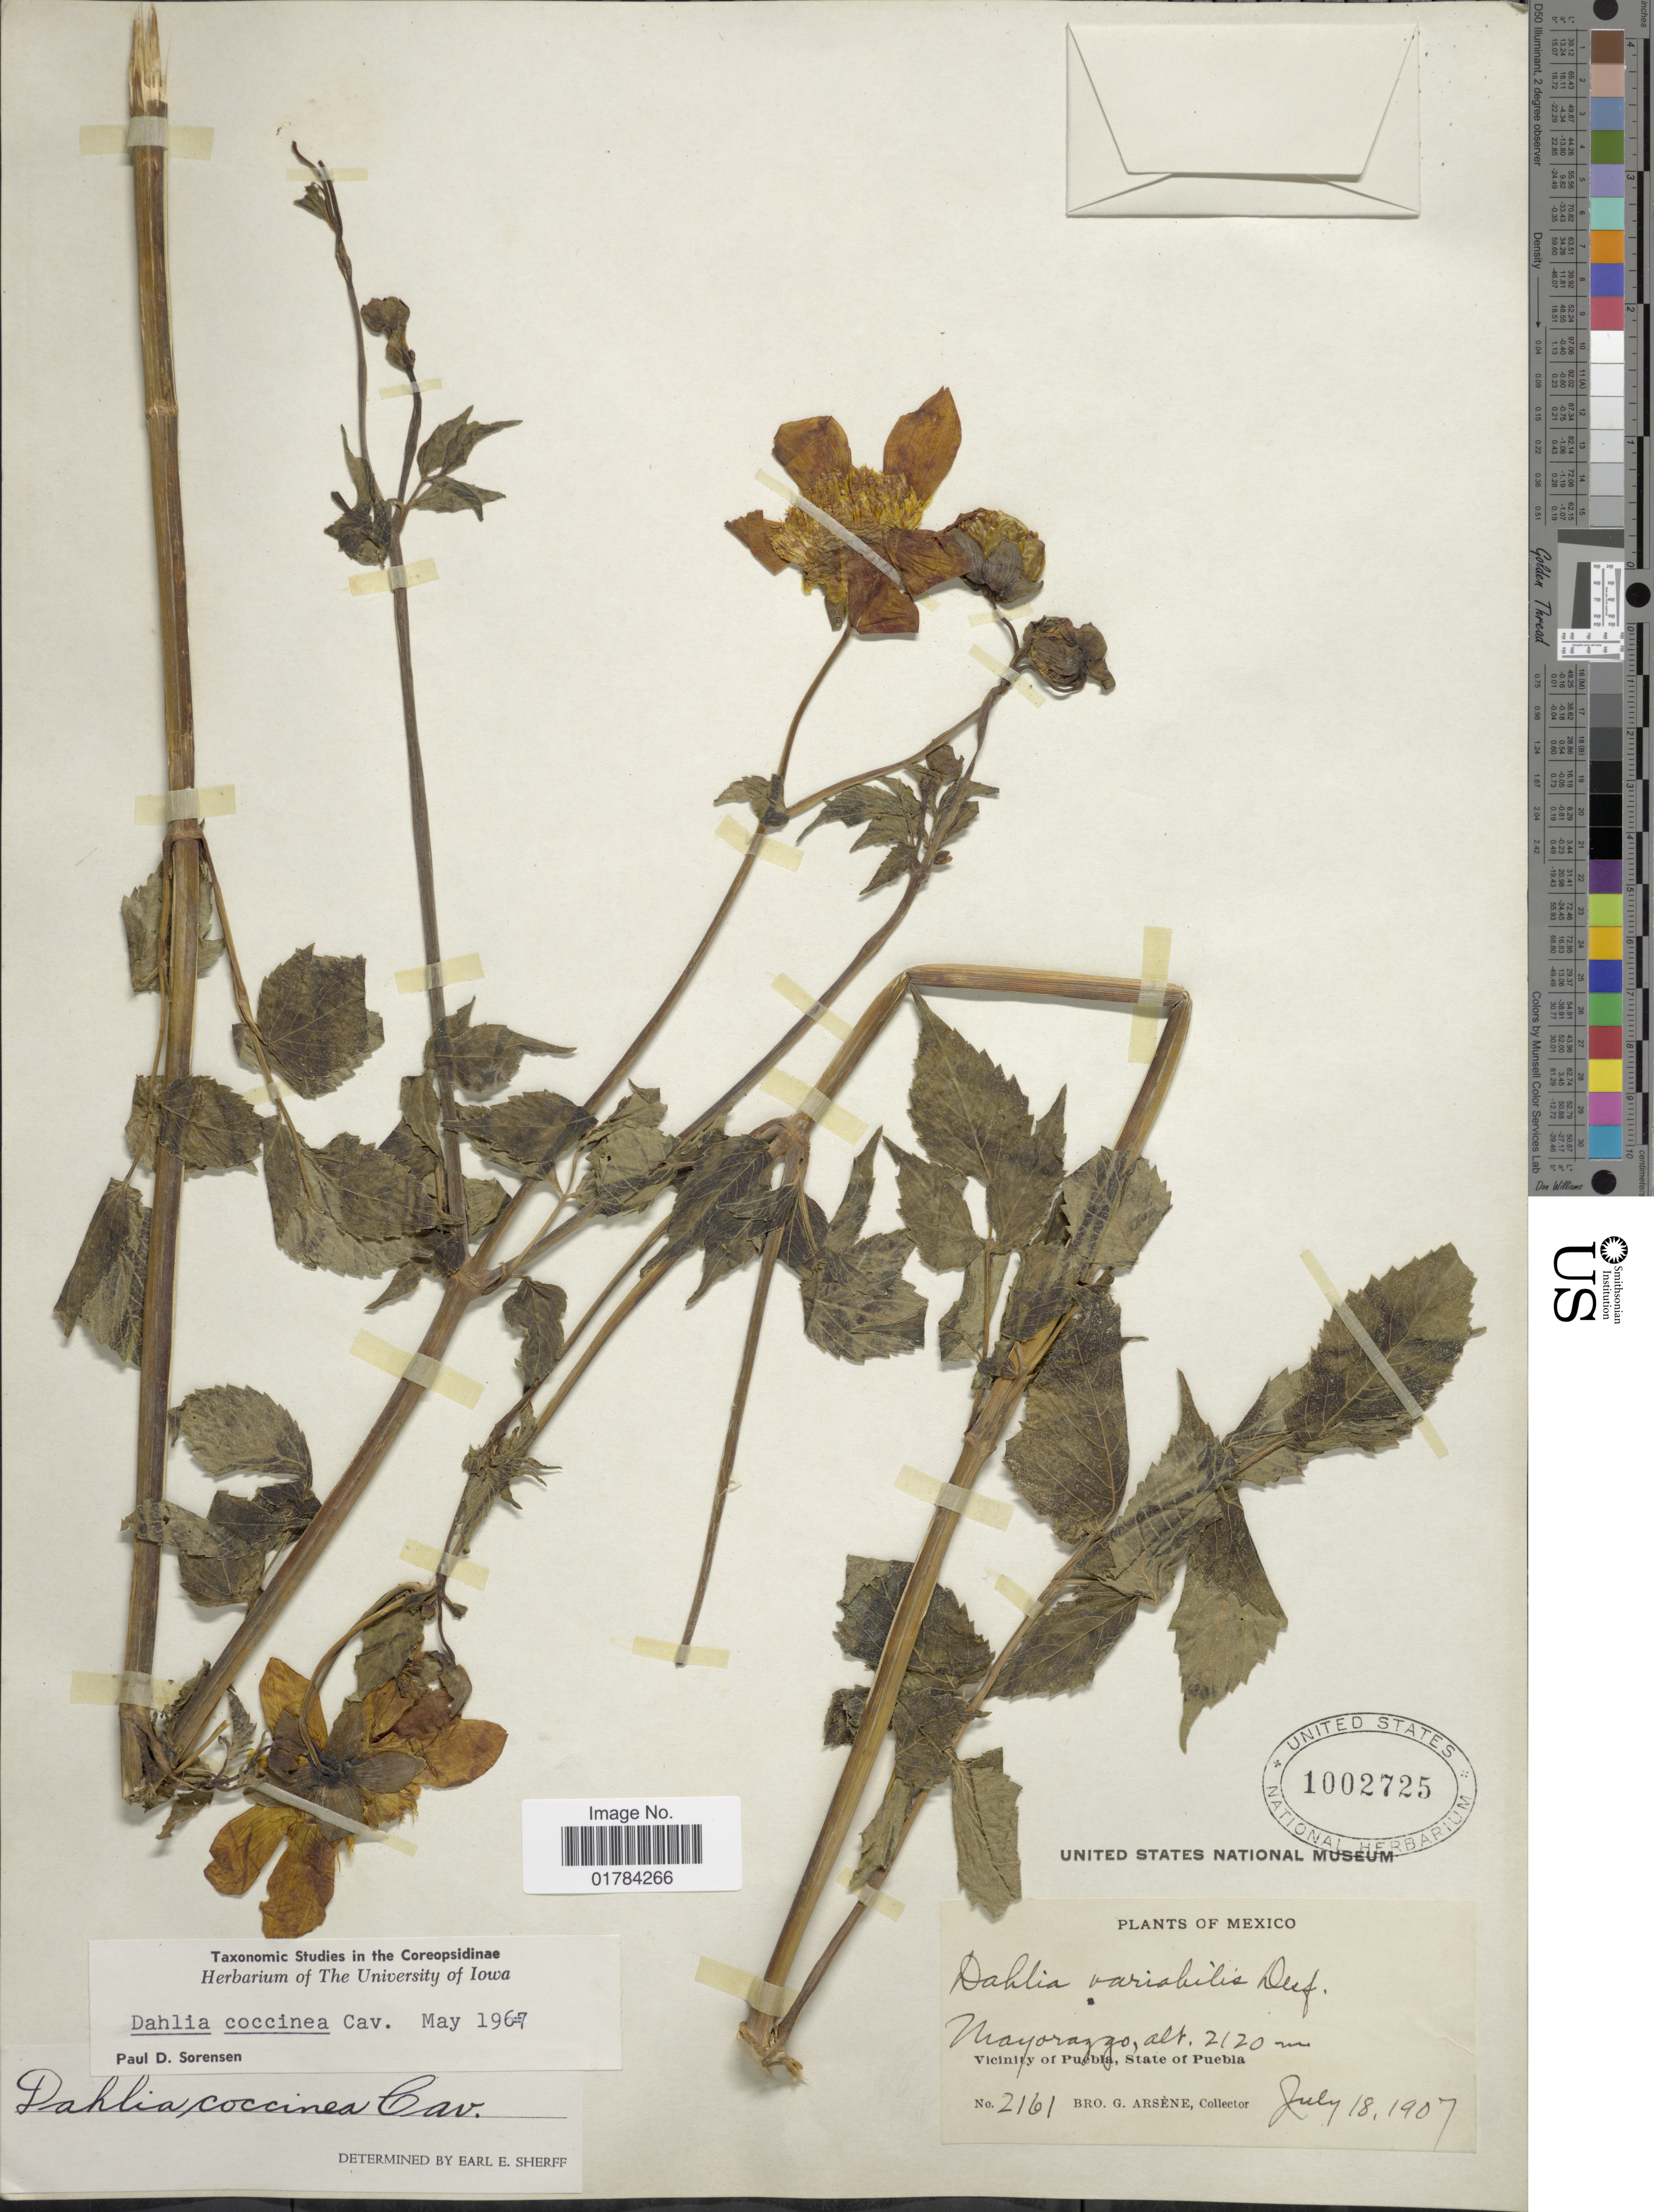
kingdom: Plantae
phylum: Tracheophyta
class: Magnoliopsida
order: Asterales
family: Asteraceae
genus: Dahlia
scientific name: Dahlia coccinea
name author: Cav.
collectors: Bro. G. Arsène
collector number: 2161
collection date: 1907-07-18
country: Mexico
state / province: Puebla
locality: Mayorazgo, Vicinity of Puebla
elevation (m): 2120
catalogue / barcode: US 1002725